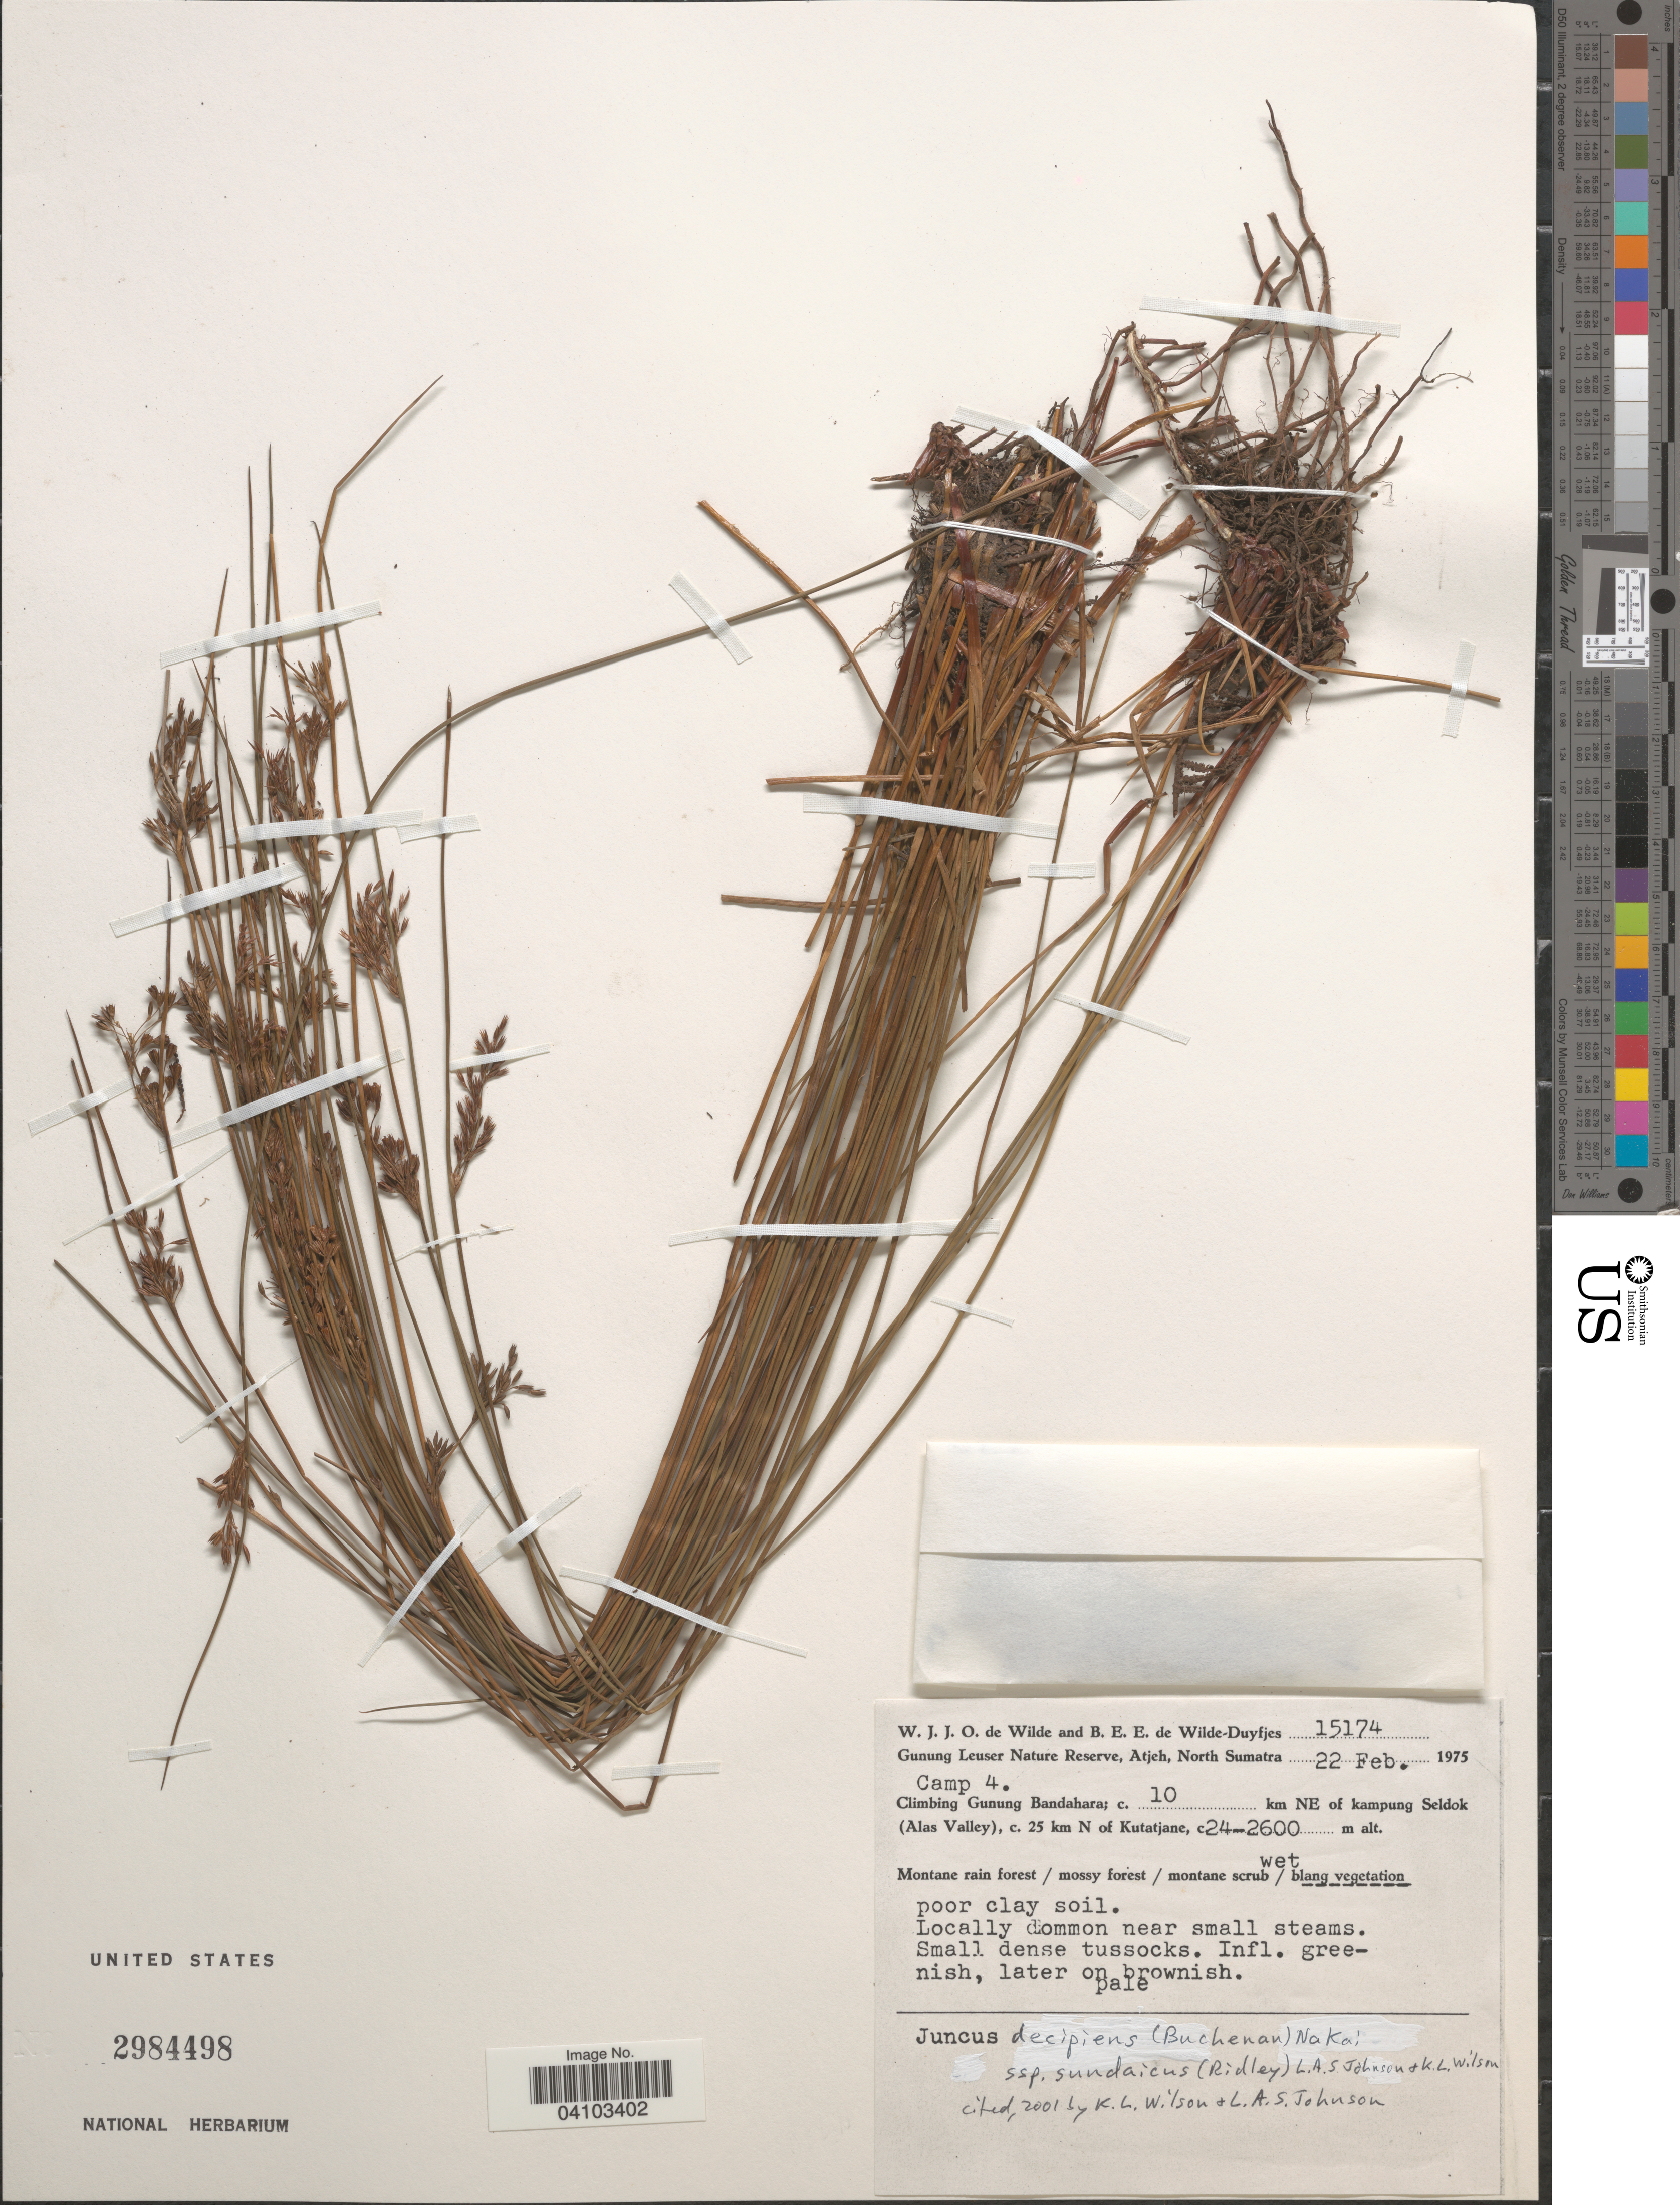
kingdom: Plantae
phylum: Tracheophyta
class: Liliopsida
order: Poales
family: Juncaceae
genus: Juncus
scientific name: Juncus decipiens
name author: (Buchenau) Nakai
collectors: W. J. de Wilde & B. E. de Wilde-Duyfjes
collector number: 15174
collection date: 1975-02-22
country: Indonesia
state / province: Sumatra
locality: Gunung Leuser Nature Reserve, Atjeh, North Sumatra. Climbing Gunung Bandahara; c. 10 km NE of kampung Seldok (Alas Valley), c. 25 km N of Kutatjane.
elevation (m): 2400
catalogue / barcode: US 2984498